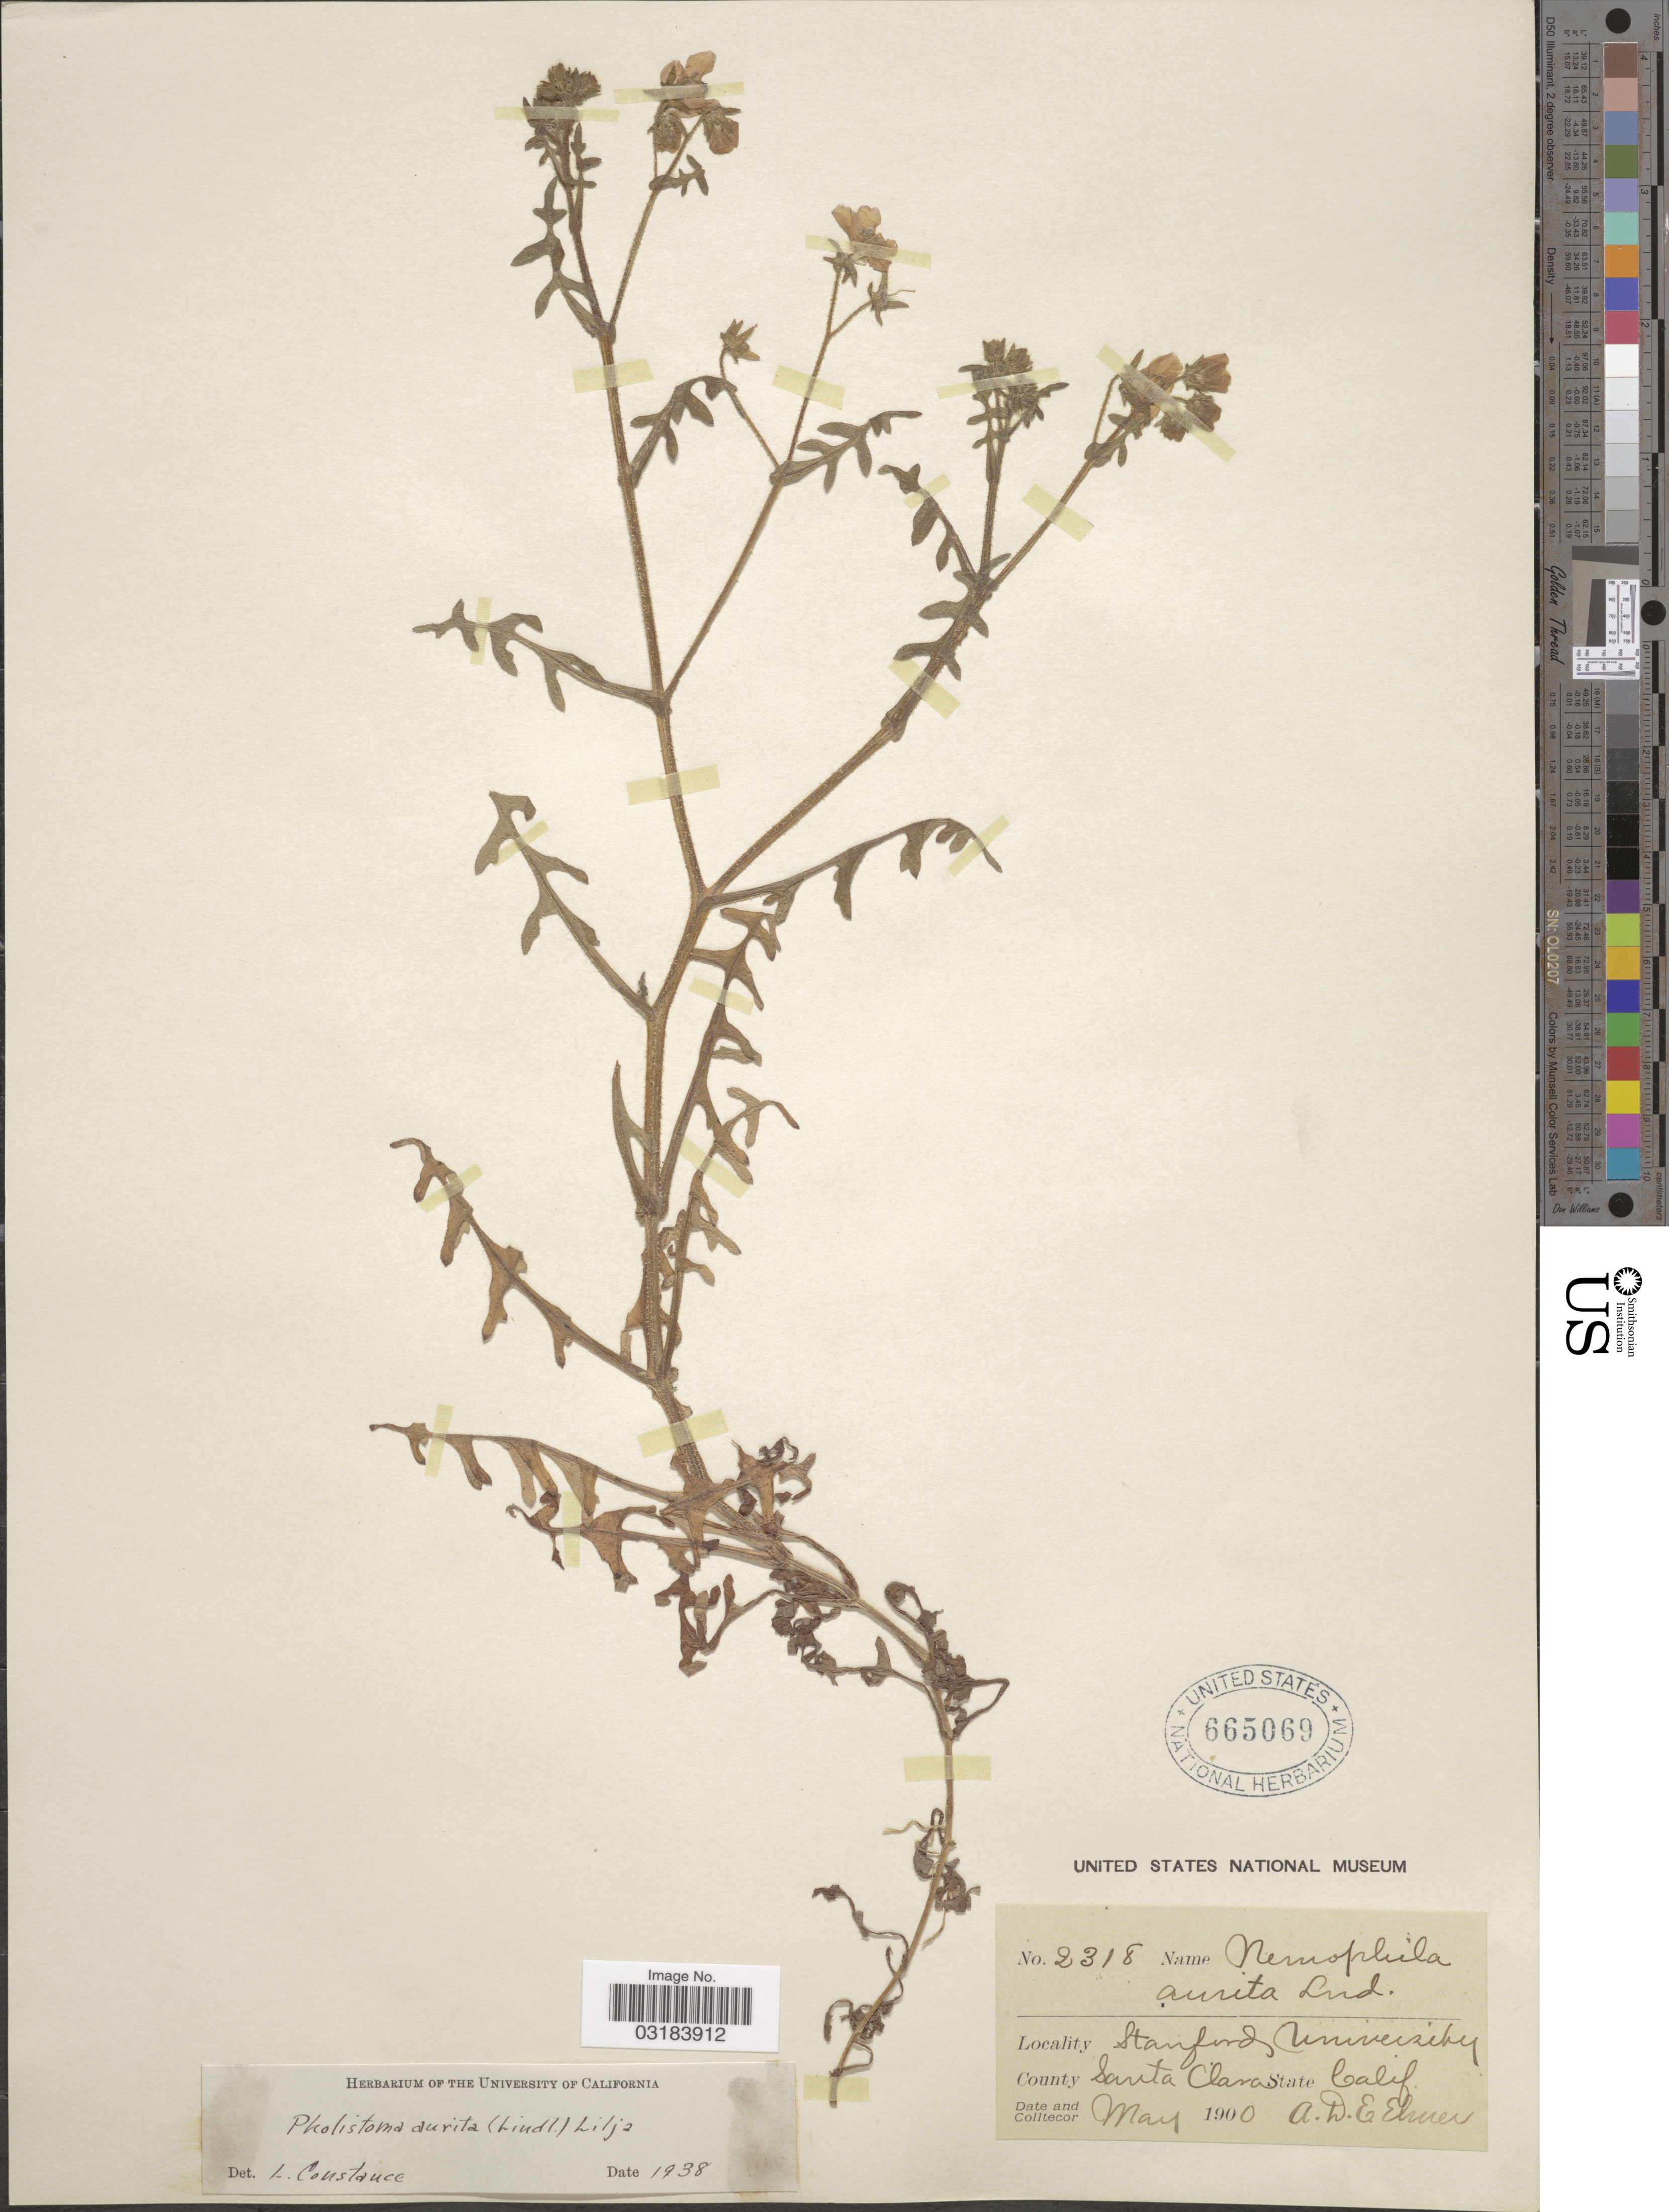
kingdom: Plantae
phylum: Tracheophyta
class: Magnoliopsida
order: Boraginales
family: Hydrophyllaceae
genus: Pholistoma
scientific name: Pholistoma auritum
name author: (Lindl.) Lilja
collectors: A. D. E. Elmer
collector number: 2318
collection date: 1900-05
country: United States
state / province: California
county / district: Santa Clara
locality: Stanford University, County Santa Clara.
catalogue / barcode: US 665069